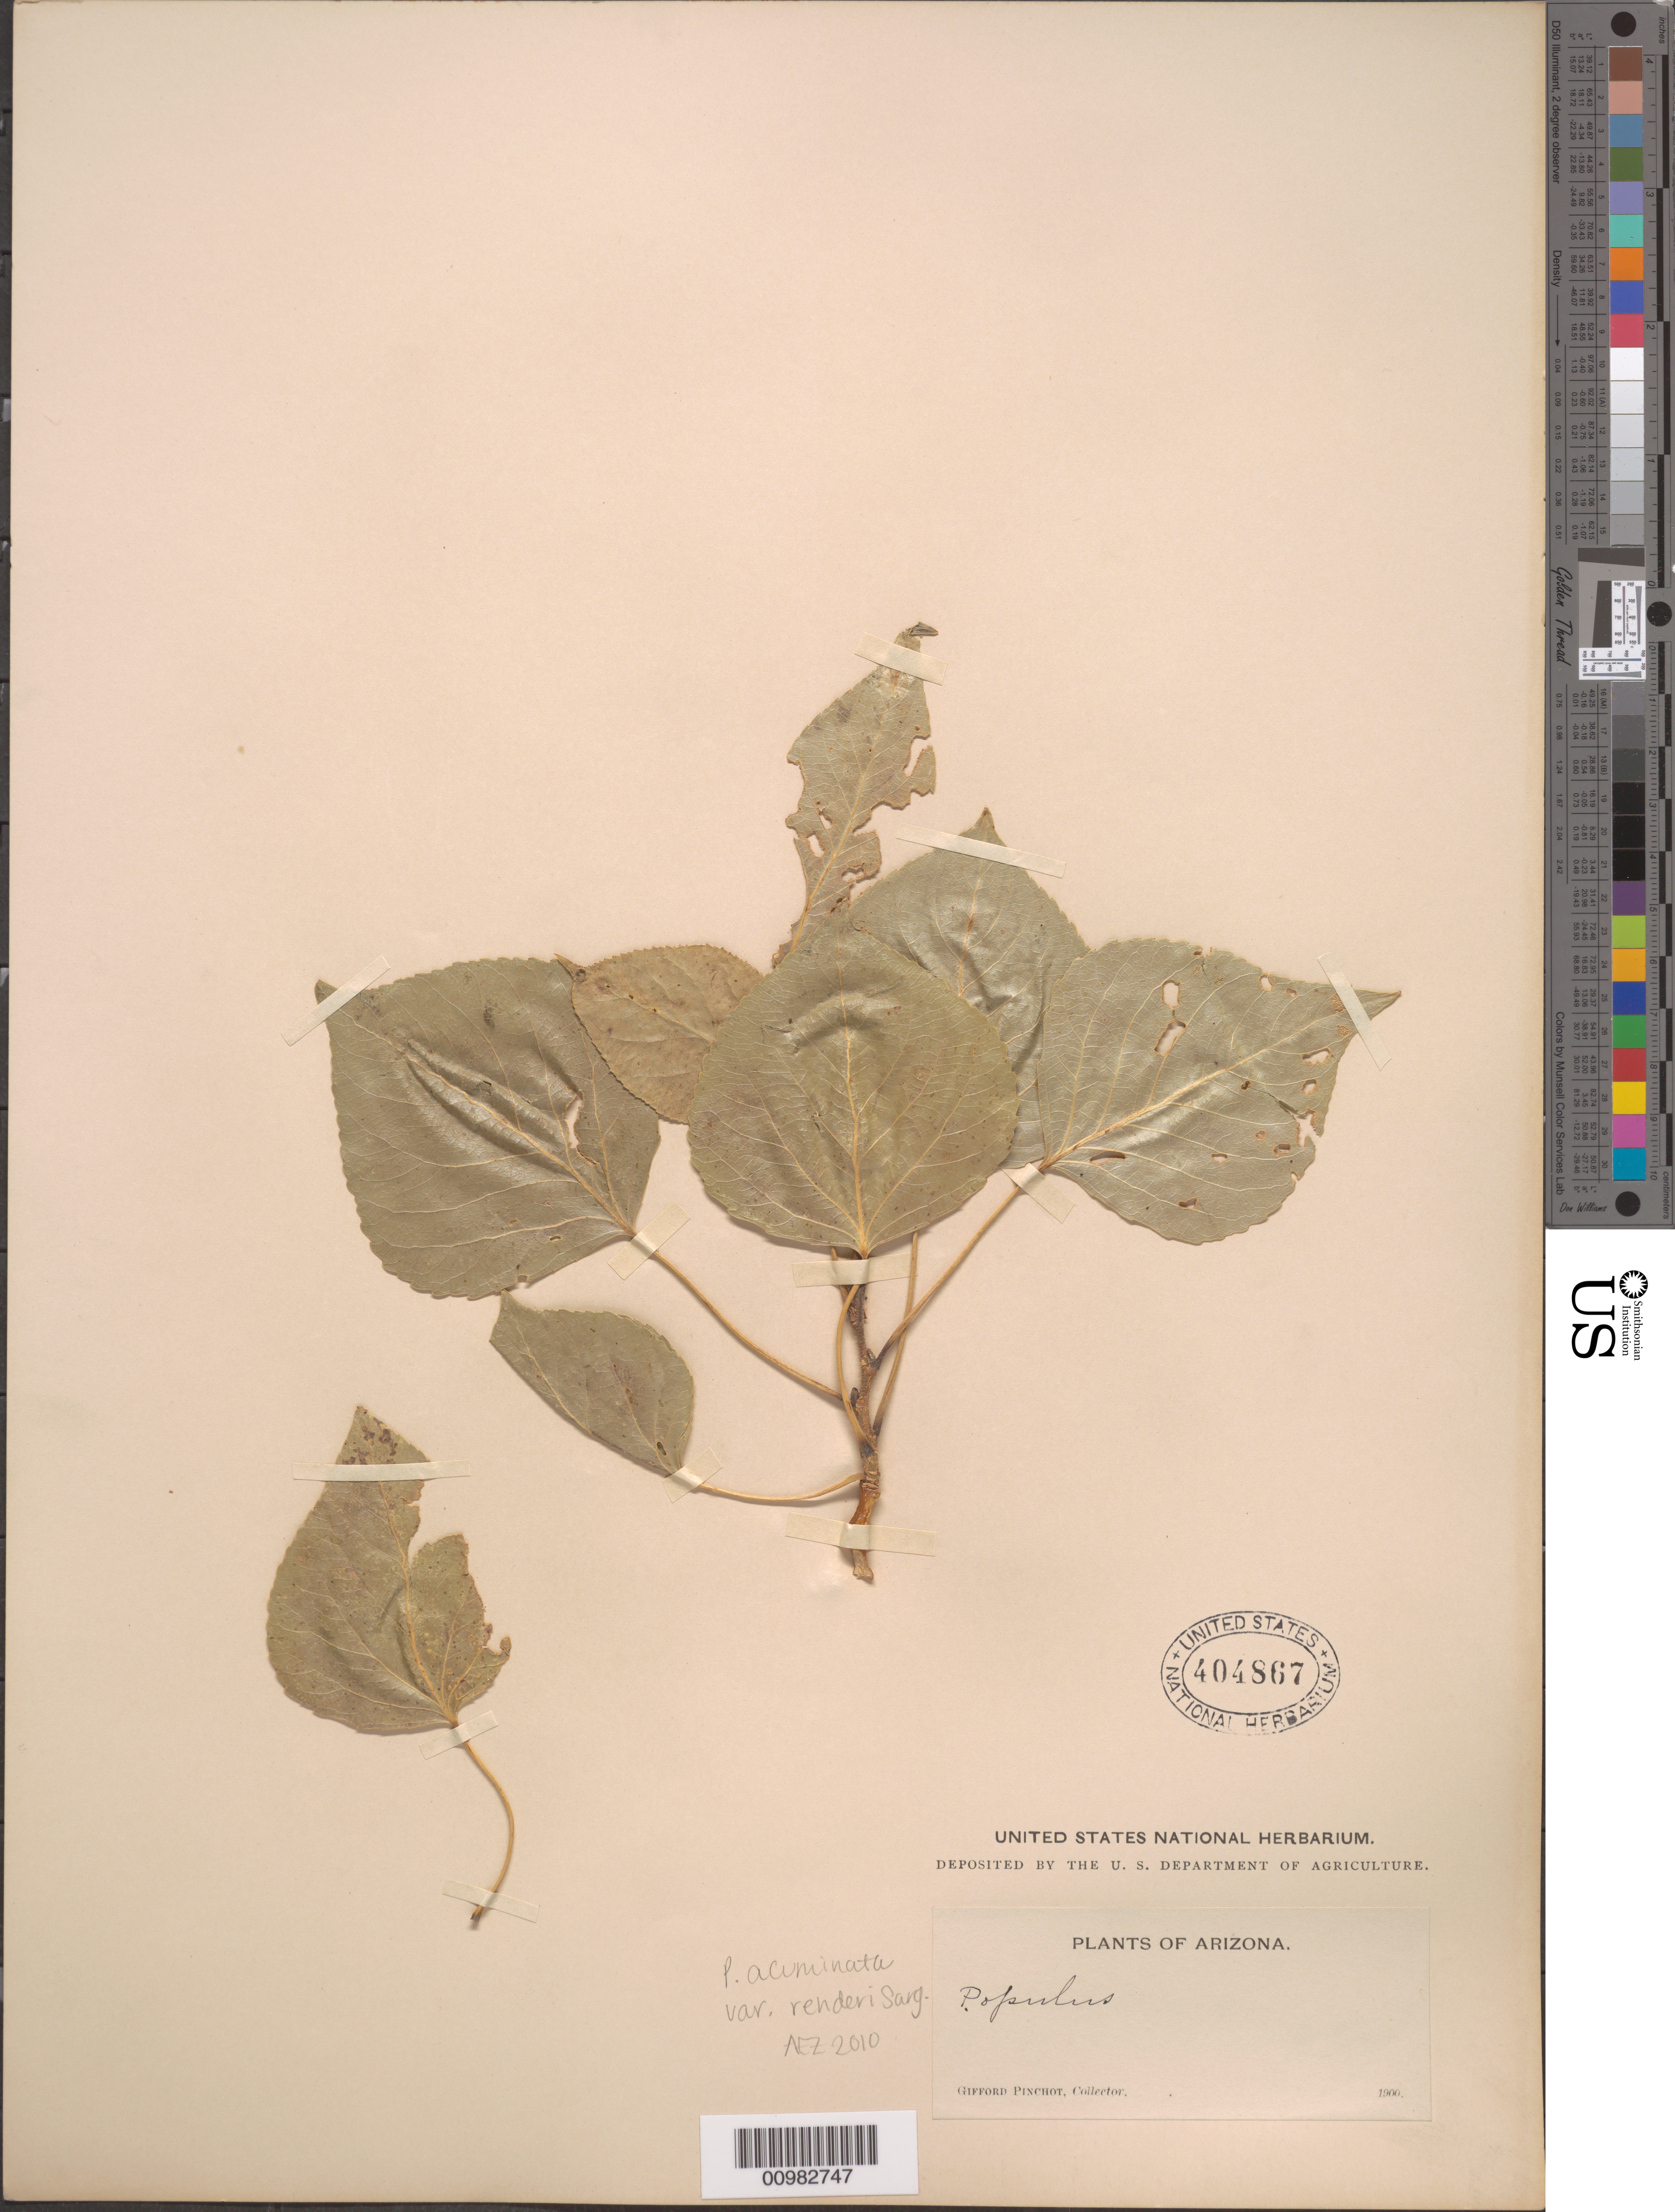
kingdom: Plantae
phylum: Tracheophyta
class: Magnoliopsida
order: Malpighiales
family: Salicaceae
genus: Populus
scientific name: Populus acuminata var. rehderi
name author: Sarg.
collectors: G. Pinchot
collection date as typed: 1900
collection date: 1900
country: United States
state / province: Arizona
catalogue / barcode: US 404867